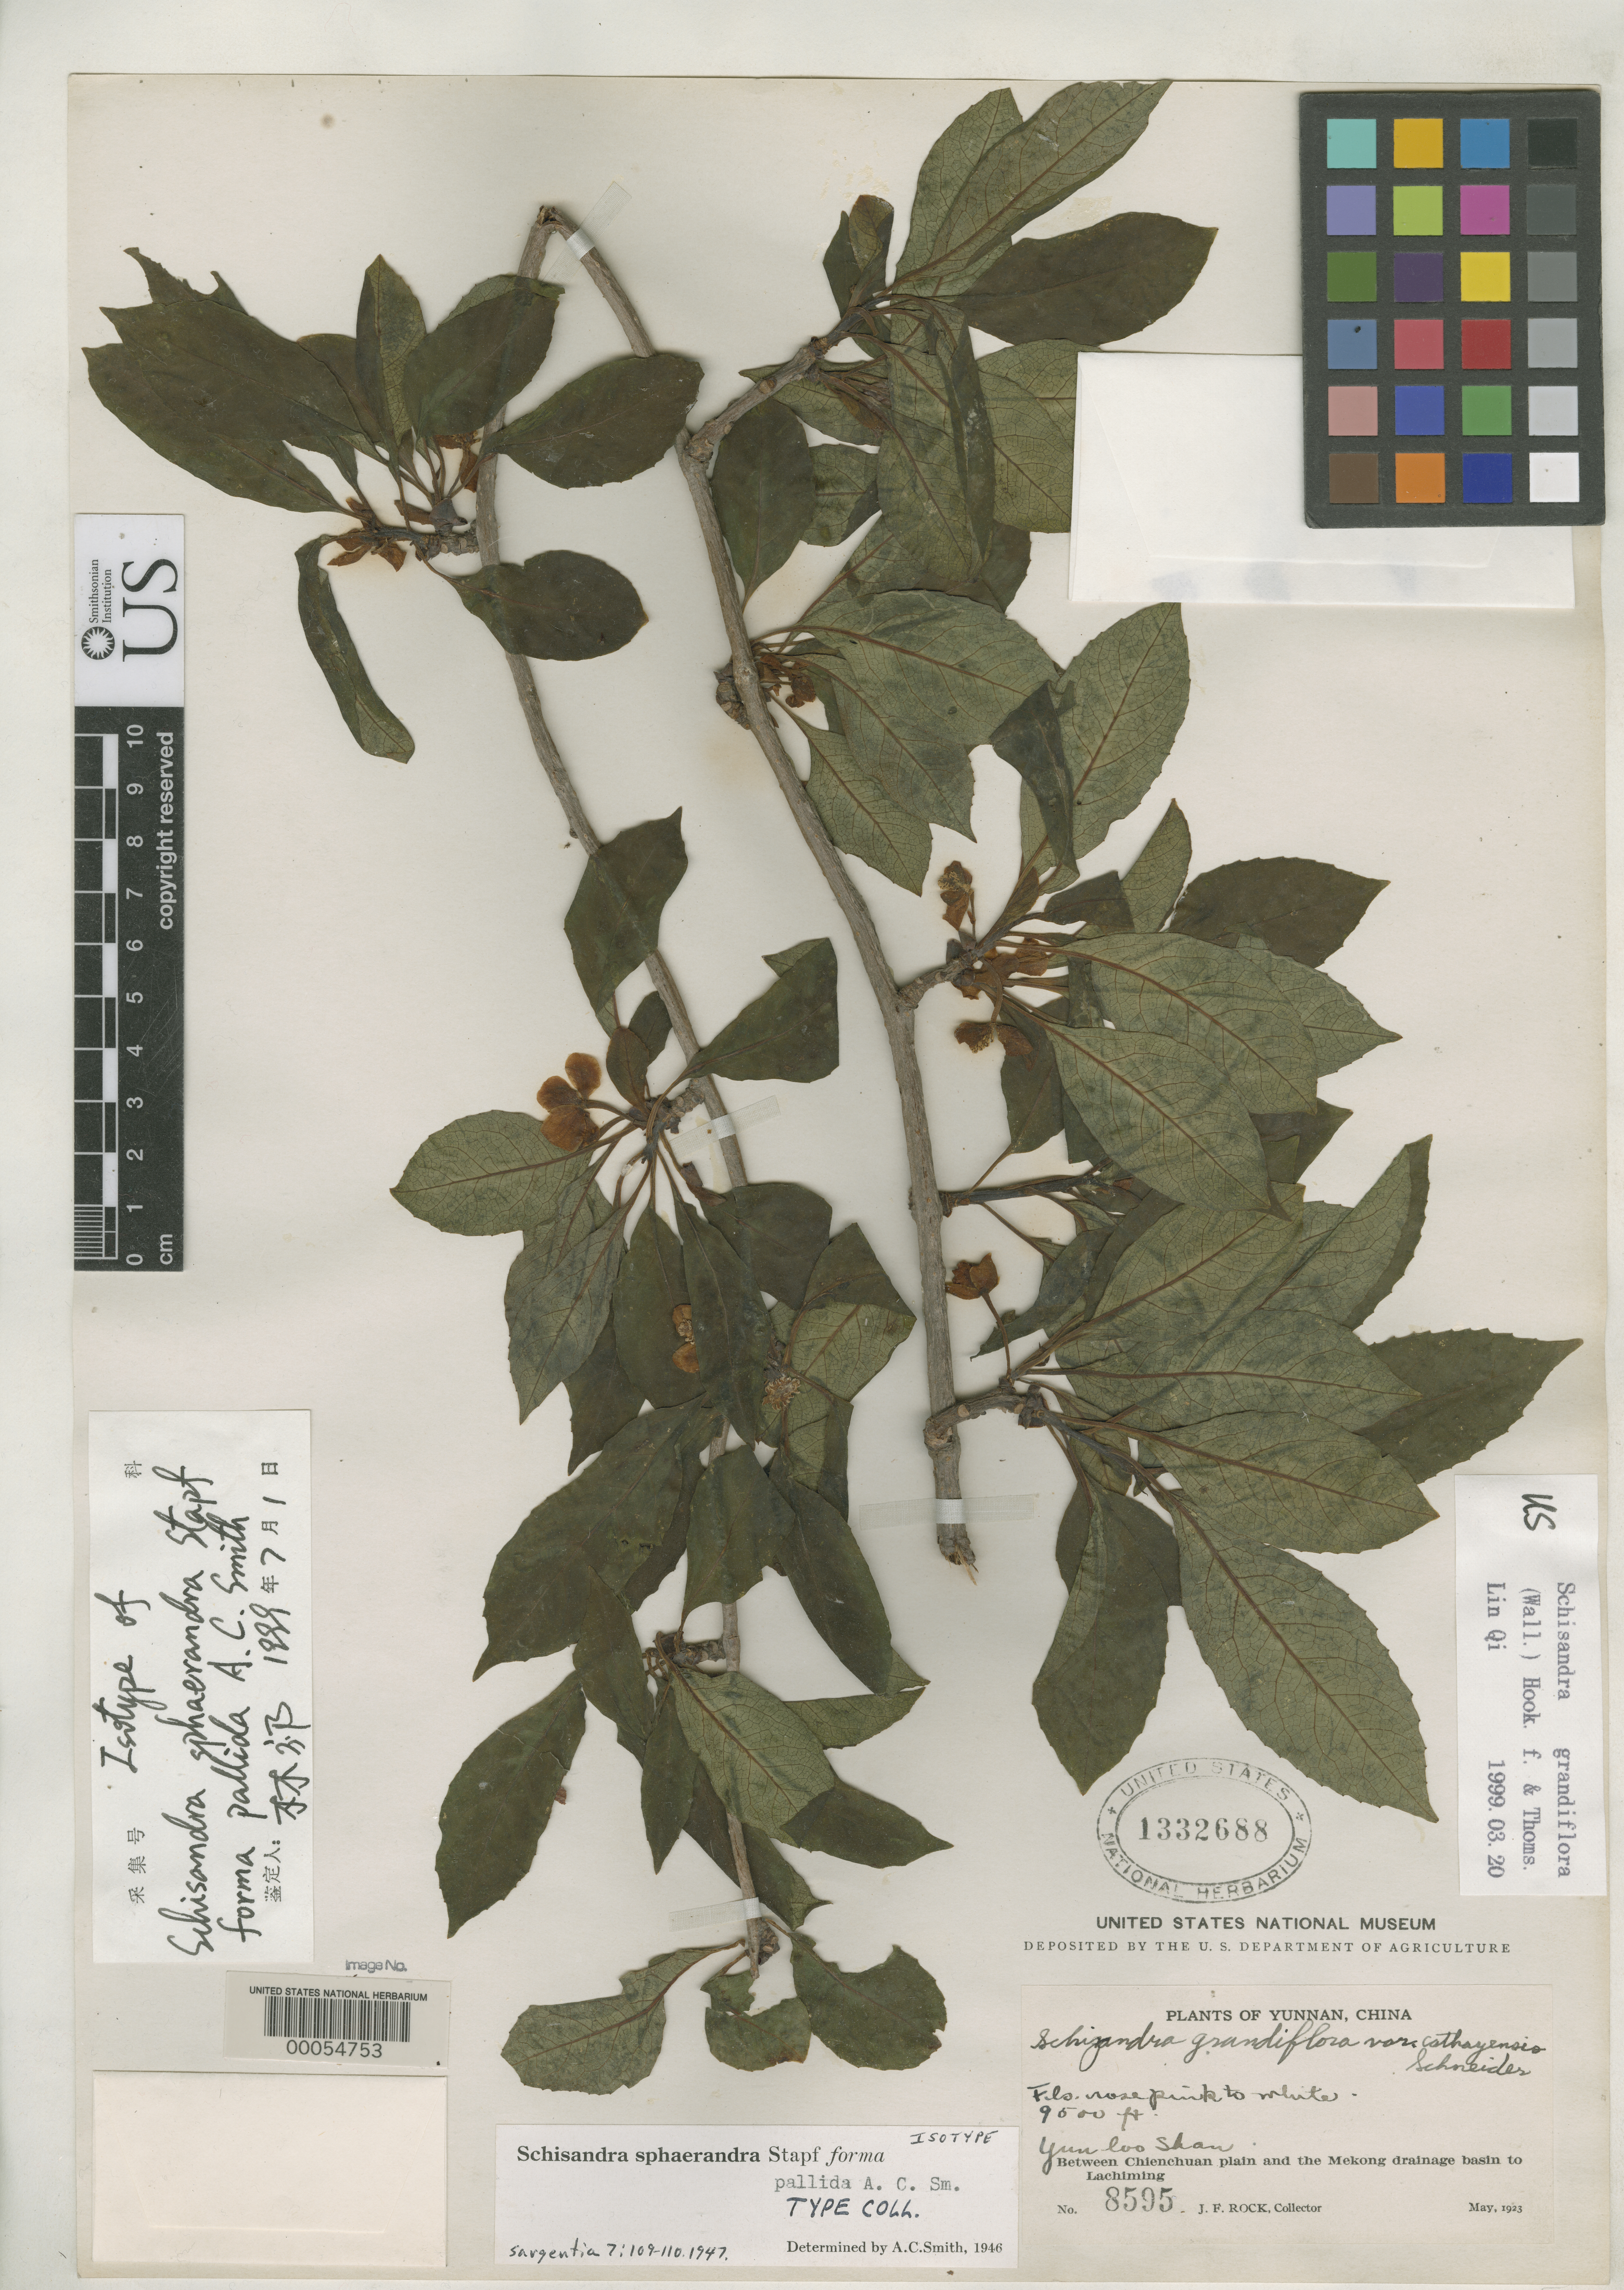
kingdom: Plantae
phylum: Tracheophyta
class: Magnoliopsida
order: Austrobaileyales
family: Schisandraceae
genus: Schisandra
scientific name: Schisandra sphaerandra f. pallida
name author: A.C. Sm.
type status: Isotype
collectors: J. F. Rock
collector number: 8595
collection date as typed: May 1923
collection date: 1923-05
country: China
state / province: Yunnan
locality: Yunloo Shan, between Chienchuan plain and Mekong drainage basin to Lachiming.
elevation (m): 2896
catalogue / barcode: US 1332688